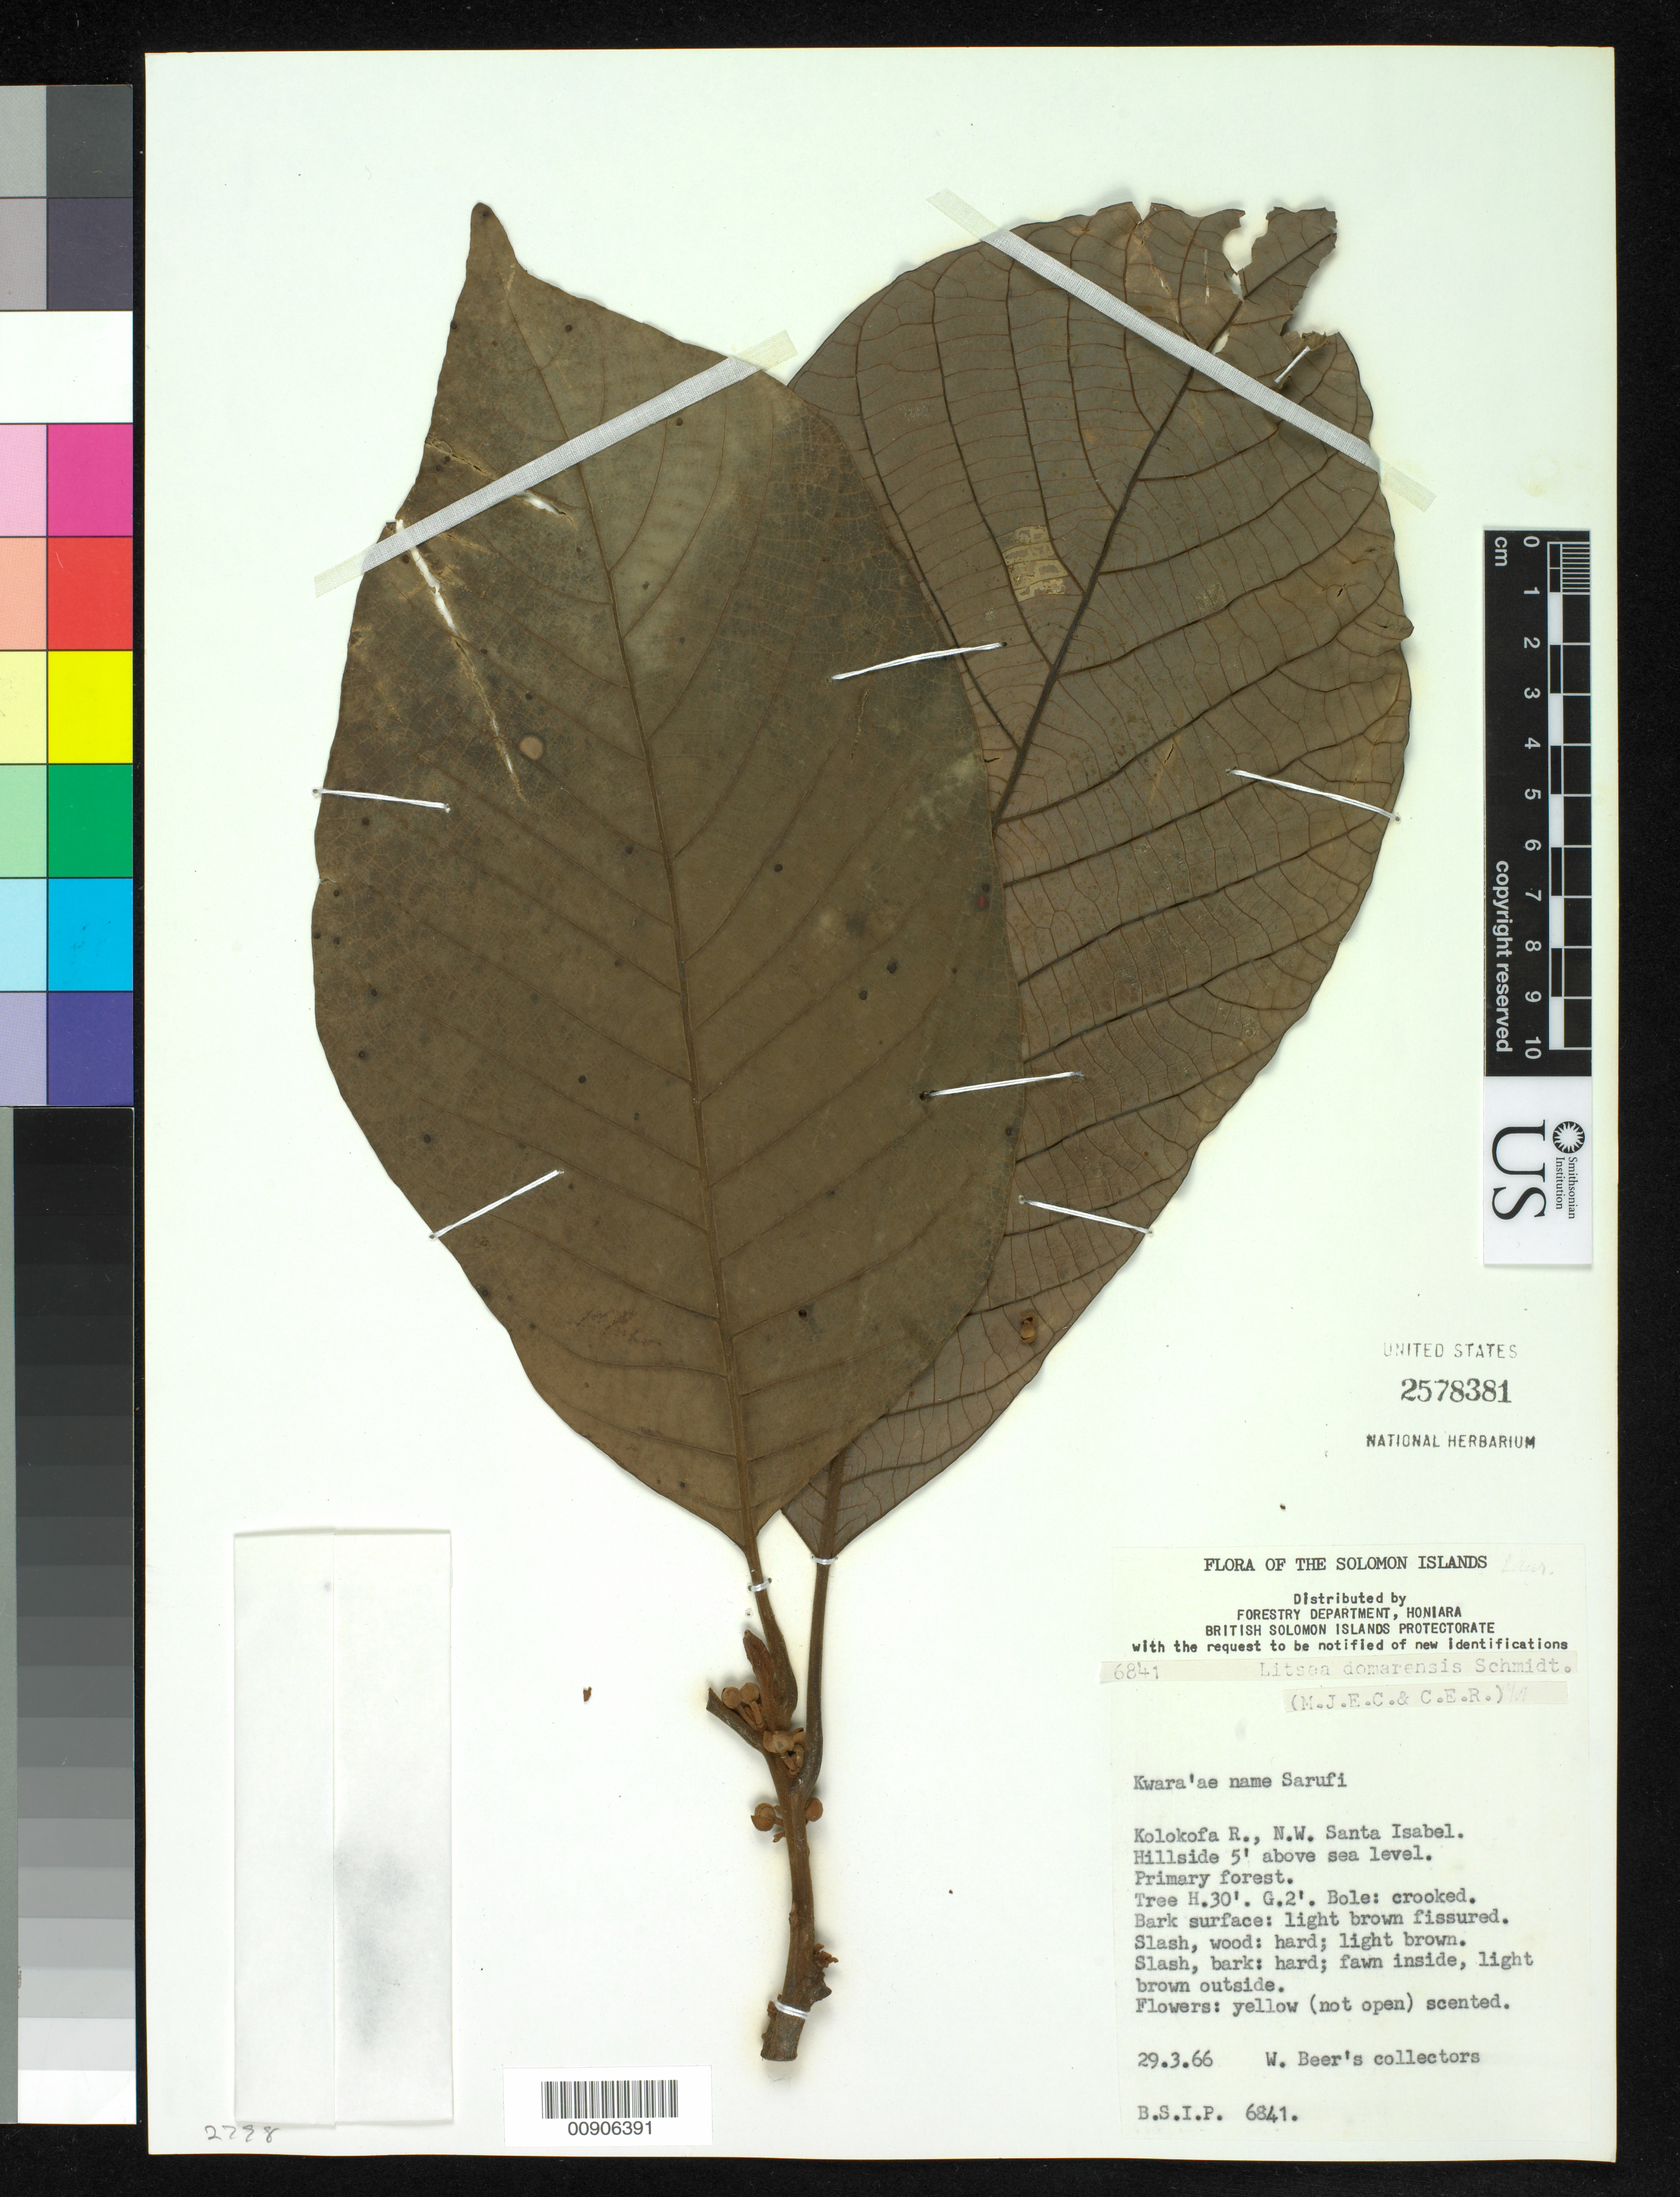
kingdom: Plantae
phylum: Tracheophyta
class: Magnoliopsida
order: Laurales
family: Lauraceae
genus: Litsea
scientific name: Litsea domarensis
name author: O.C. Schmidt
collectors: W. Beer's Collectors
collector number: BSIP 6841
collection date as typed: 29 Mar 1966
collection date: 1966-03-29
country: Solomon Islands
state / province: Isabel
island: Santa Isabel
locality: Kolokofa R., N.W. Santa Isabel;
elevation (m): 2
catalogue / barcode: US 2578381